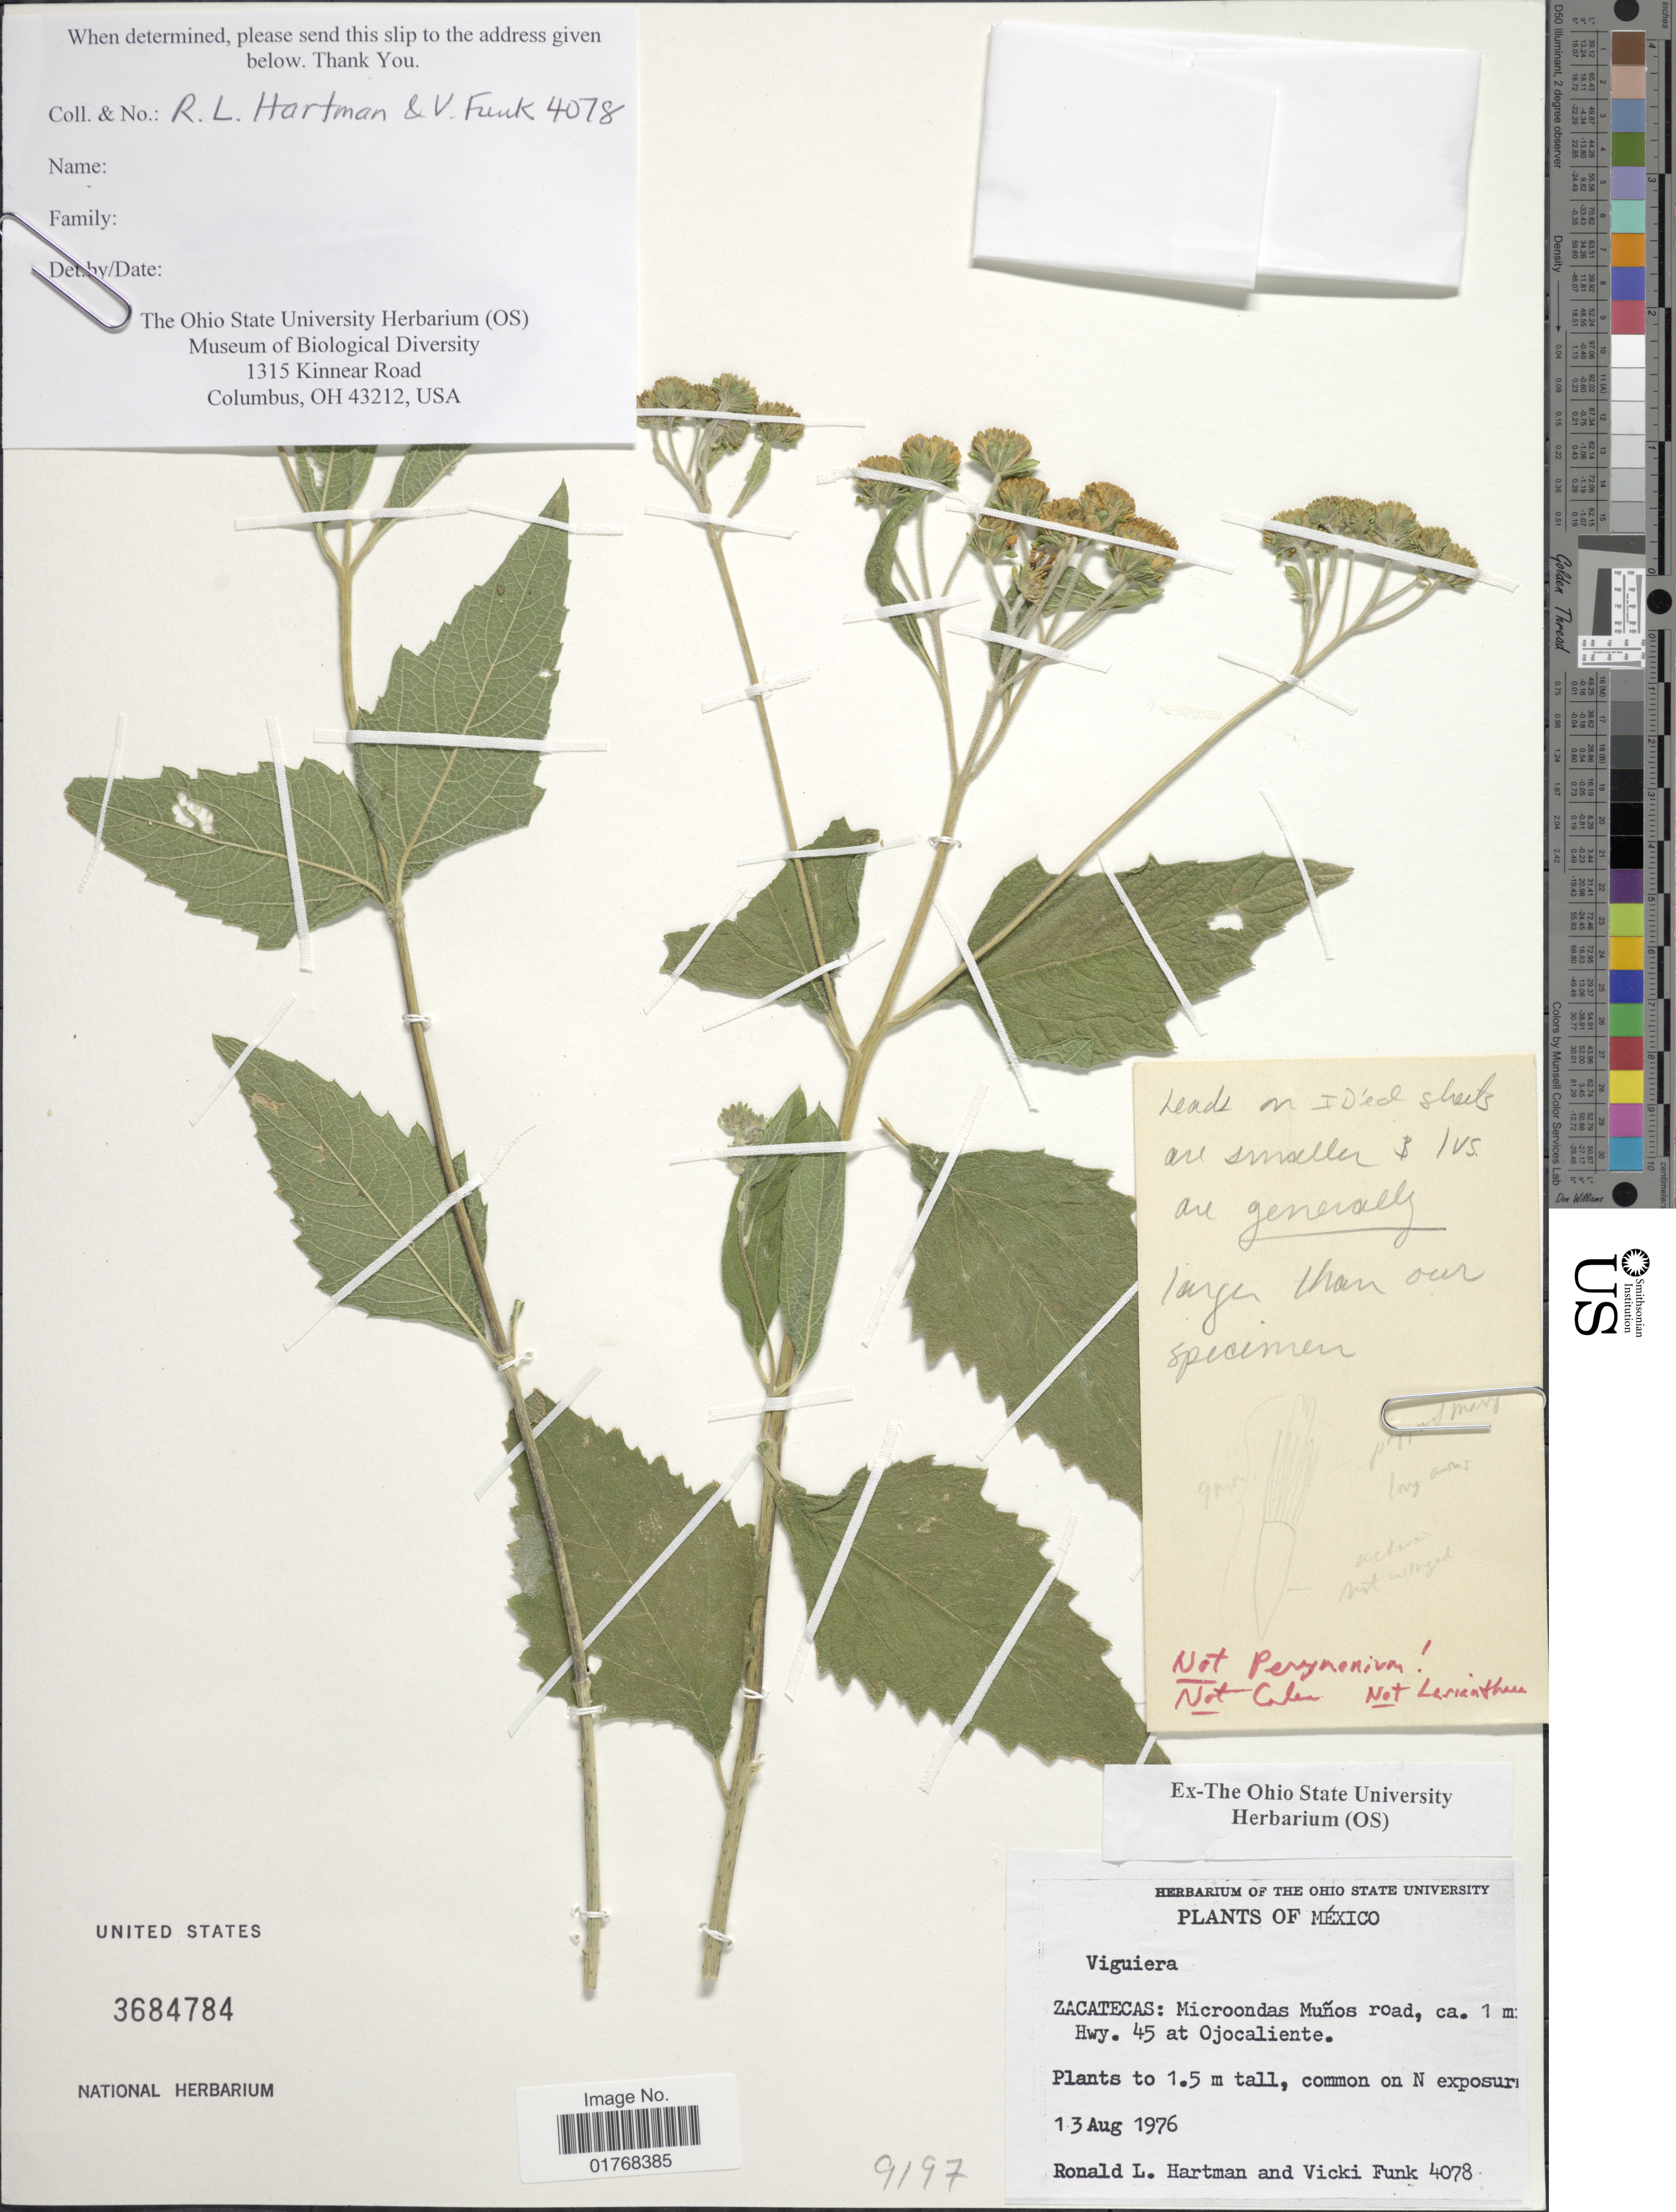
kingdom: Plantae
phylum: Tracheophyta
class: Magnoliopsida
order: Asterales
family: Asteraceae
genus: Viguiera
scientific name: Viguiera sp.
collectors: R. L. Hartman & V. Funk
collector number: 4078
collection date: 1976-08-13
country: Mexico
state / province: Zacatecas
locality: Microondas Muños road, ca 1 m E of Hwy. 45 at Ojocaliente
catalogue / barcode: US 3684784